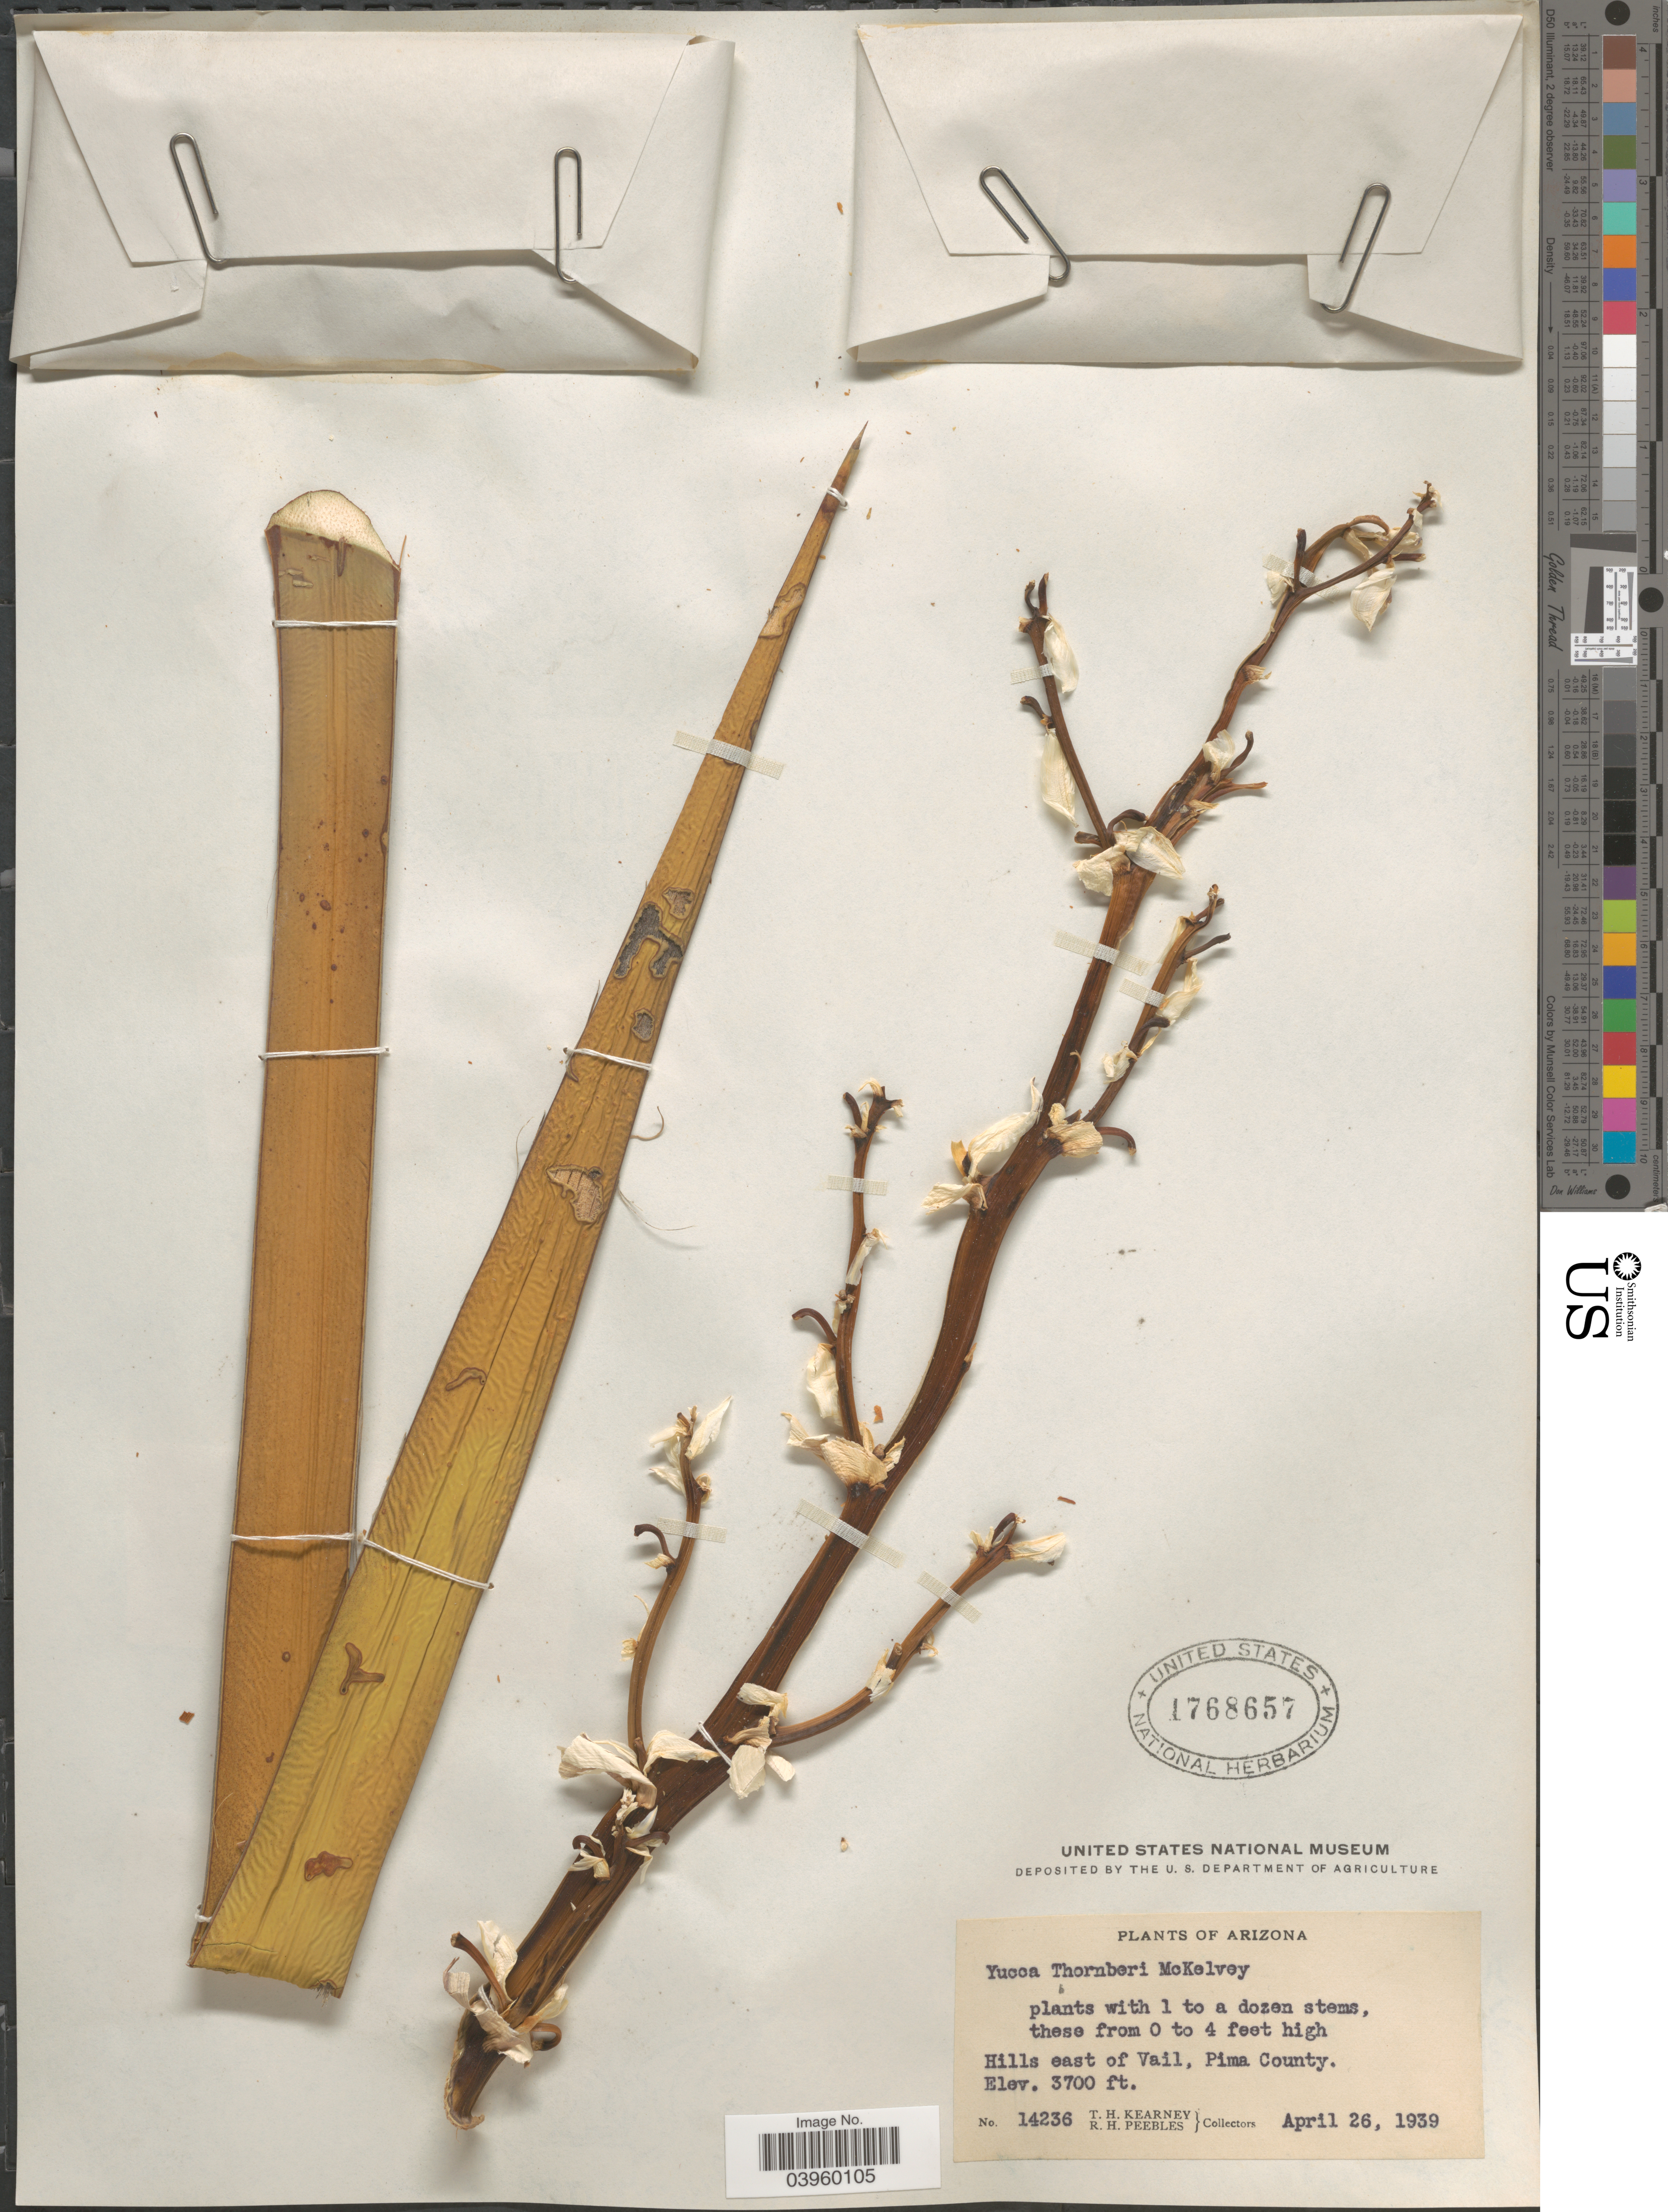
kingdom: Plantae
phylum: Tracheophyta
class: Liliopsida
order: Asparagales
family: Asparagaceae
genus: Yucca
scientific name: Yucca thornberi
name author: McKelvey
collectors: T. H. Kearney & R. H. Peebles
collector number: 14236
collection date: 1939-04-26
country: United States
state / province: Arizona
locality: Hills east of Vail, Pima County.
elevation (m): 1128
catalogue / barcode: US 1768657